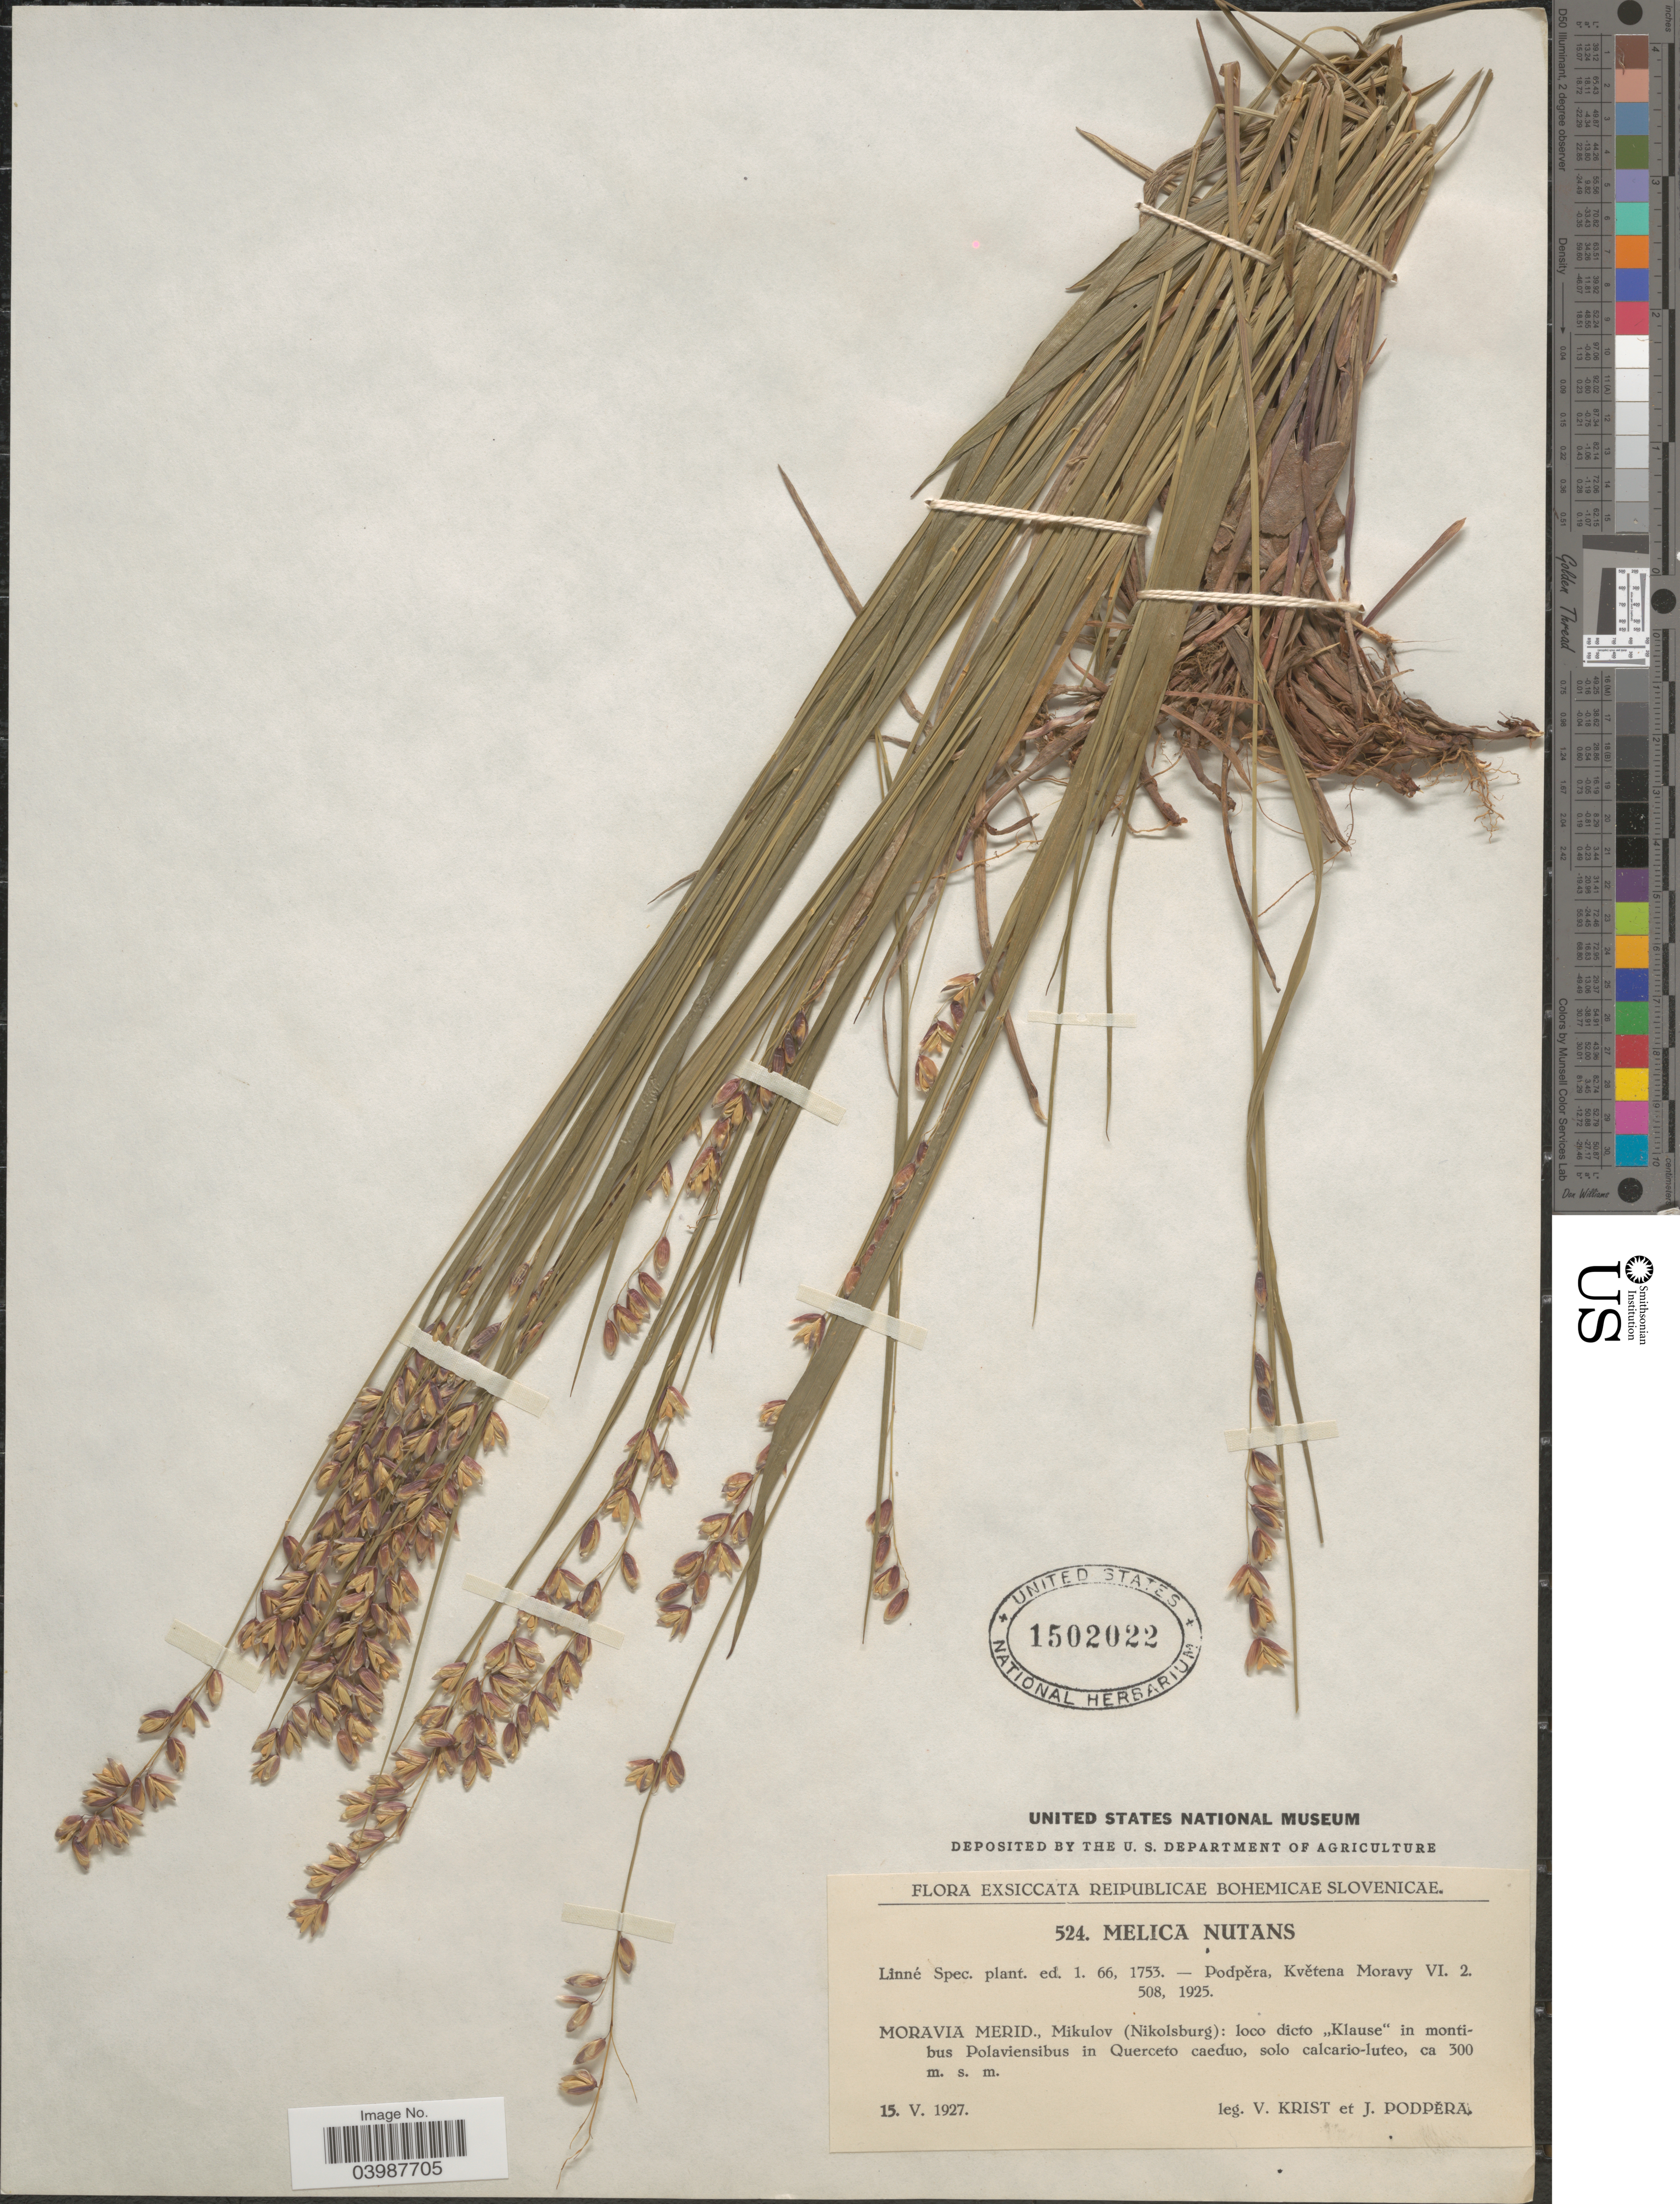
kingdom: Plantae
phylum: Tracheophyta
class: Liliopsida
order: Poales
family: Poaceae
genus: Melica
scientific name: Melica nutans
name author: L.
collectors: V. Krist & J. Podpera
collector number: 524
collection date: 1927-05-15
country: Czechia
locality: Reipublicae Bohemicae Slovenicae. Moravia Merid., Mikulov (Nikolsburg): loco dicto "Klause" in montibus Polaviensibus in Querceto caeduo.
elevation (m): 300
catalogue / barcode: US 1502022